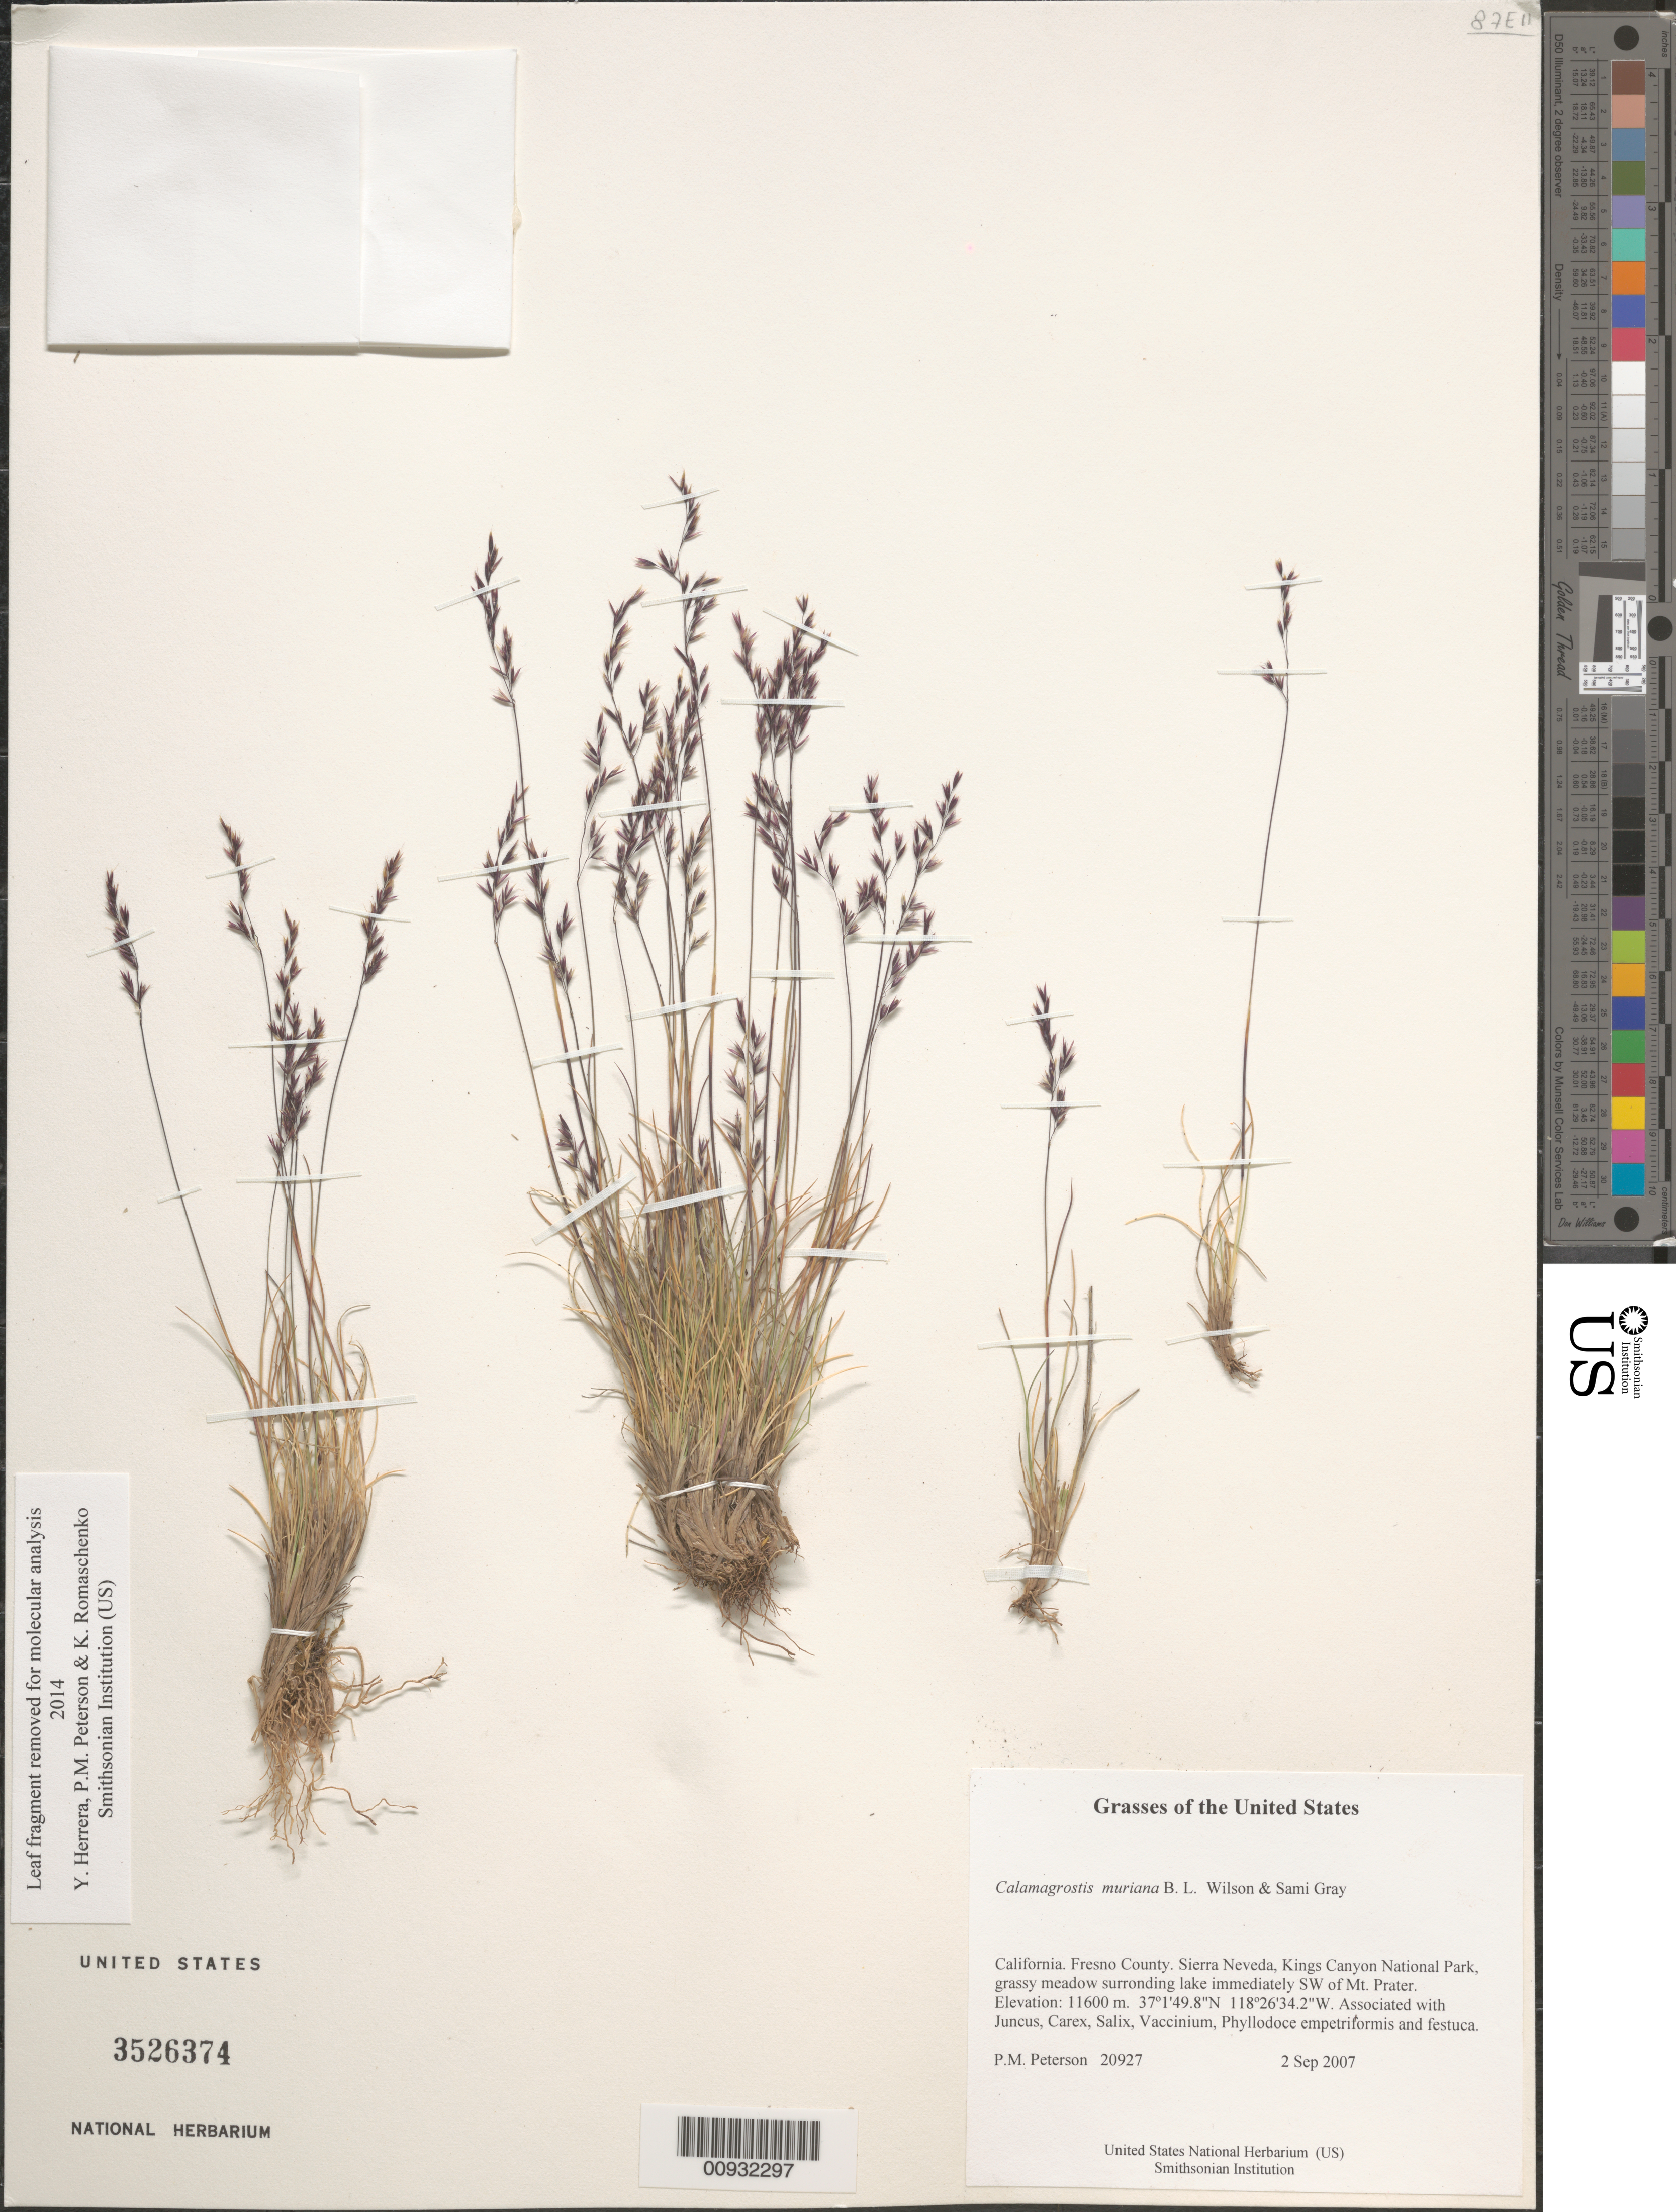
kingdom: Plantae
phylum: Tracheophyta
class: Liliopsida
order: Poales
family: Poaceae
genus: Calamagrostis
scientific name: Calamagrostis muiriana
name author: B.L. Wilson & Sami Gray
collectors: P. M. Peterson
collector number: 20927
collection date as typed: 02 Sep 2007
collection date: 2007-09-02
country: United States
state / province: California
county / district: Fresno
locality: Sierra Neveda, Kings Canyon National Park, grassy meadow surronding lake immediately SW of Mt. Prater.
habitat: Associated with Juncus, Carex, Salix, Vaccinium, Phyllodoce empetriformis and festuca.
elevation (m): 11600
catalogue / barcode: US 3526374